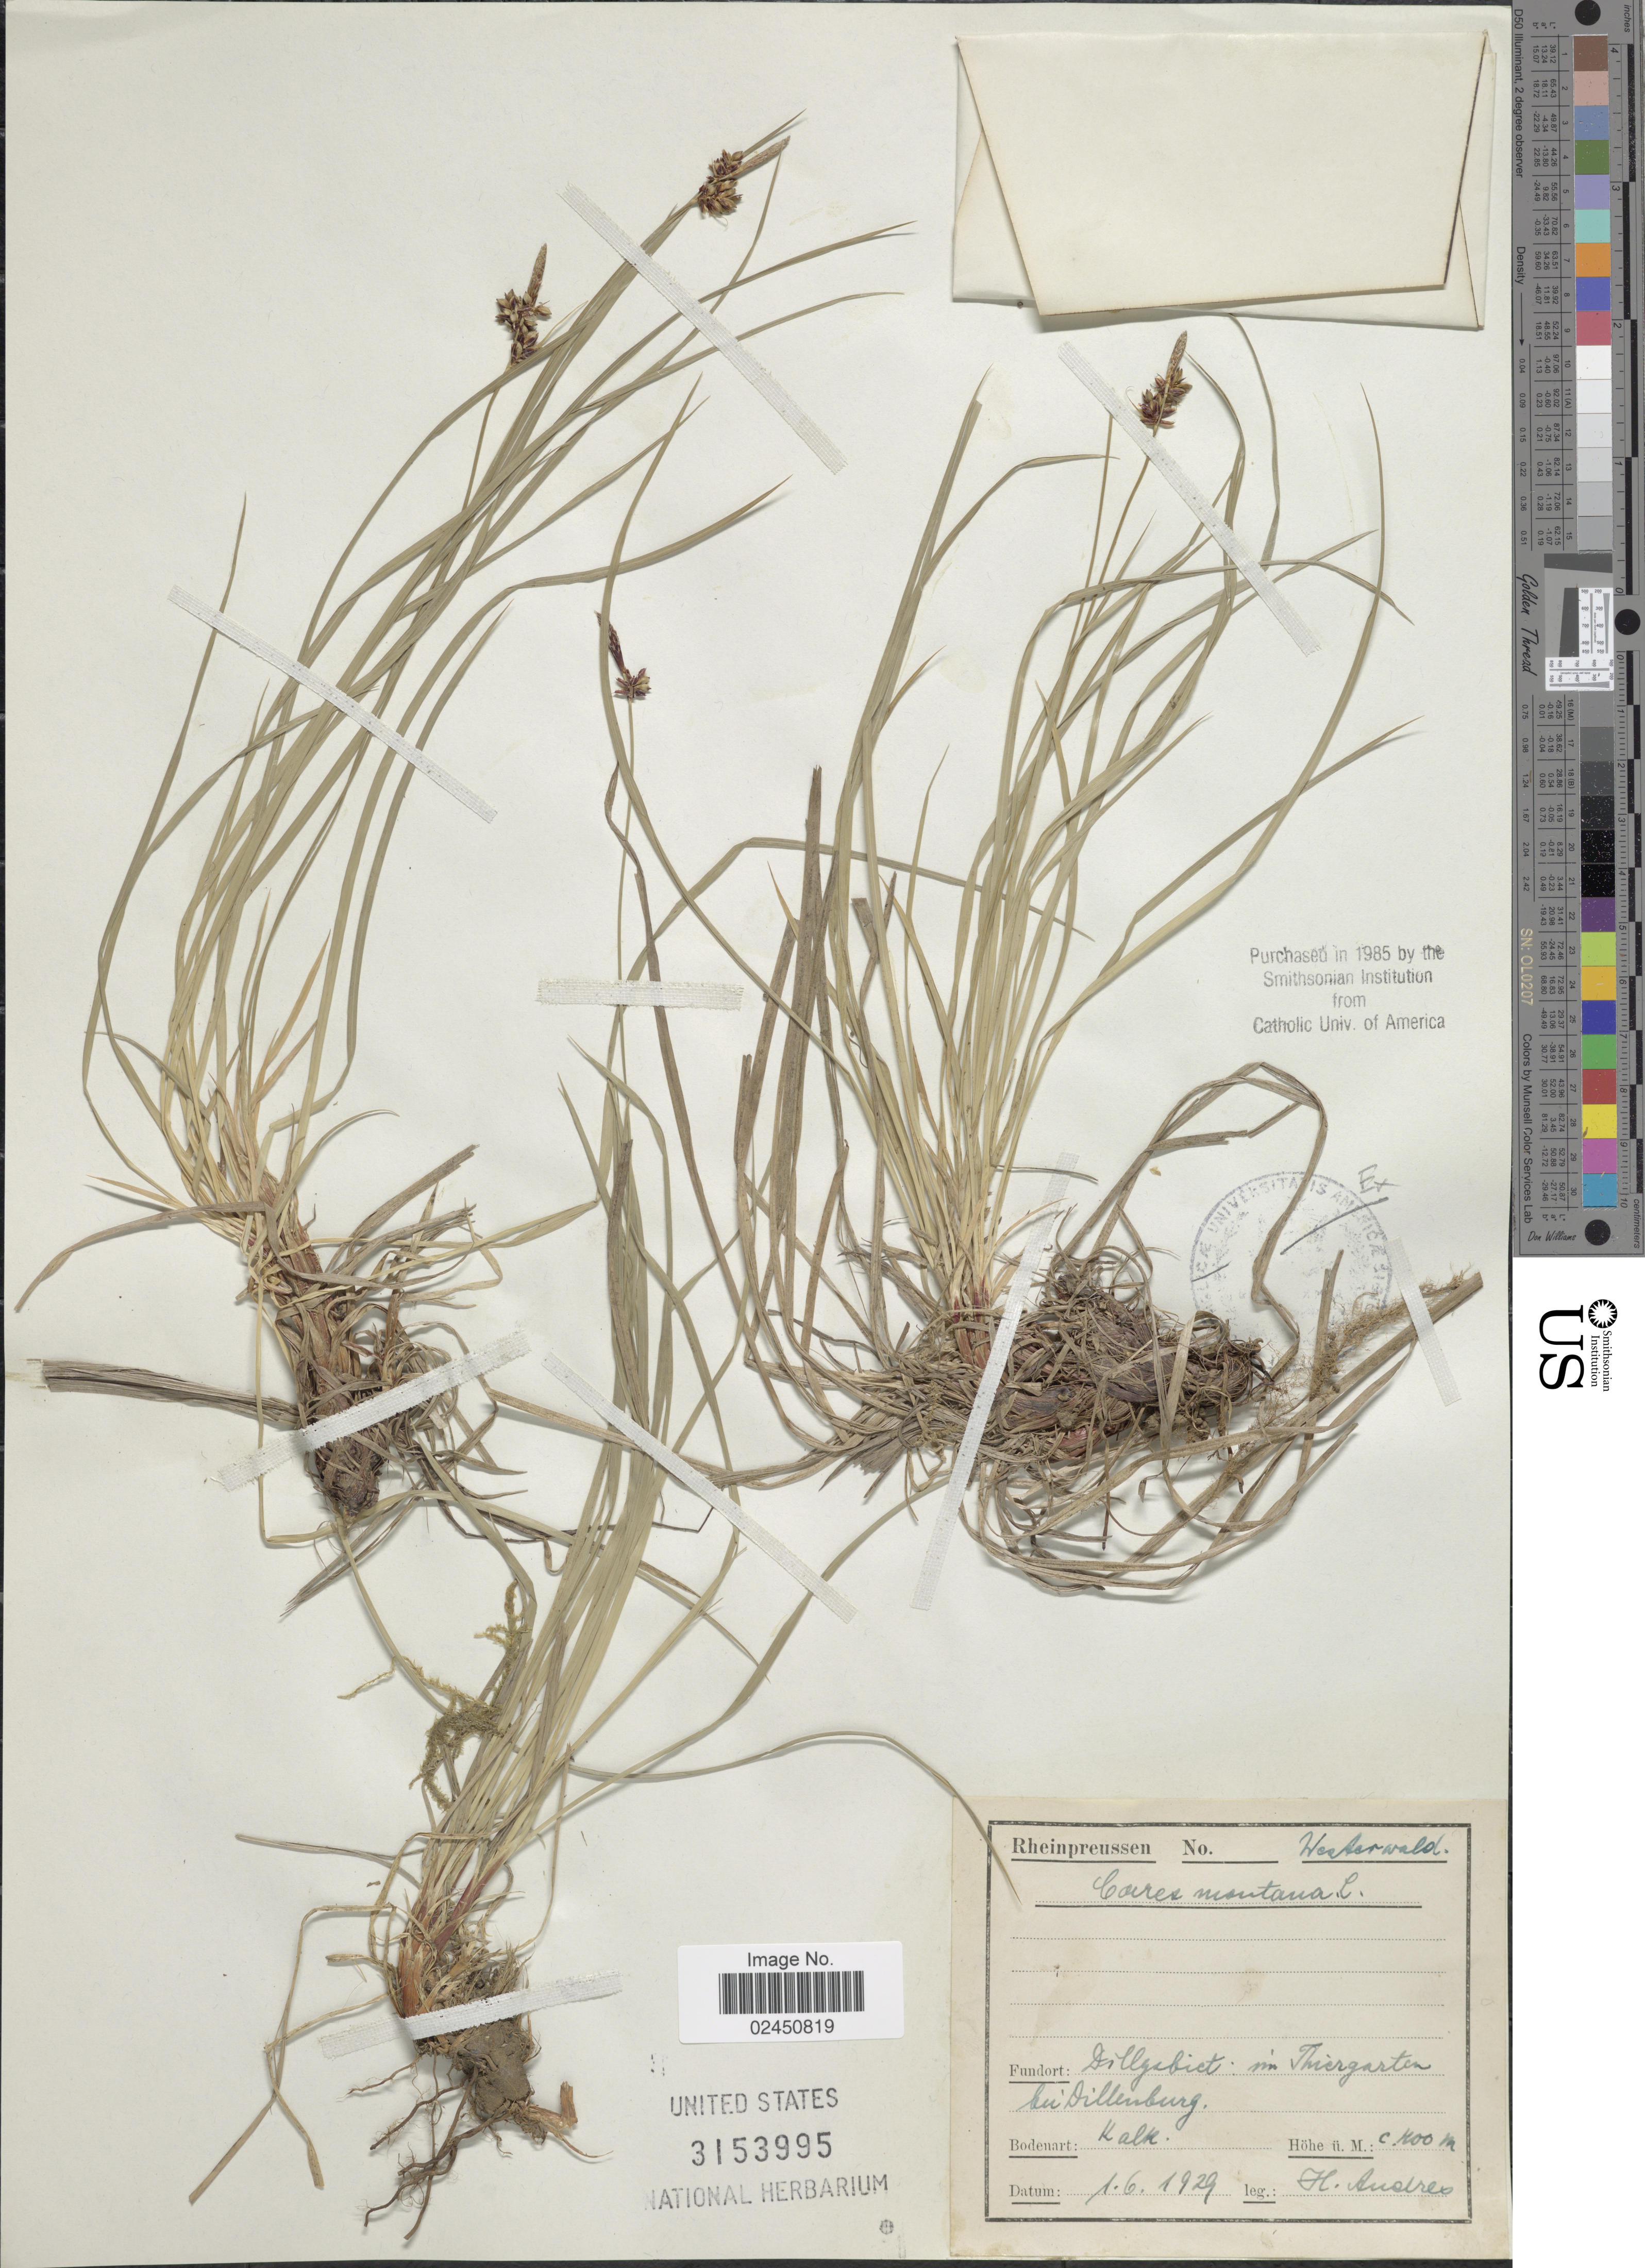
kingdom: Plantae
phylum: Tracheophyta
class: Liliopsida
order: Poales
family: Cyperaceae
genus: Carex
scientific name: Carex montana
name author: L.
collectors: H. Andres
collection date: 1929-06-01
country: Germany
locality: Thiergarten bei Dillenburg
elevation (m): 400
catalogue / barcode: US 3153995